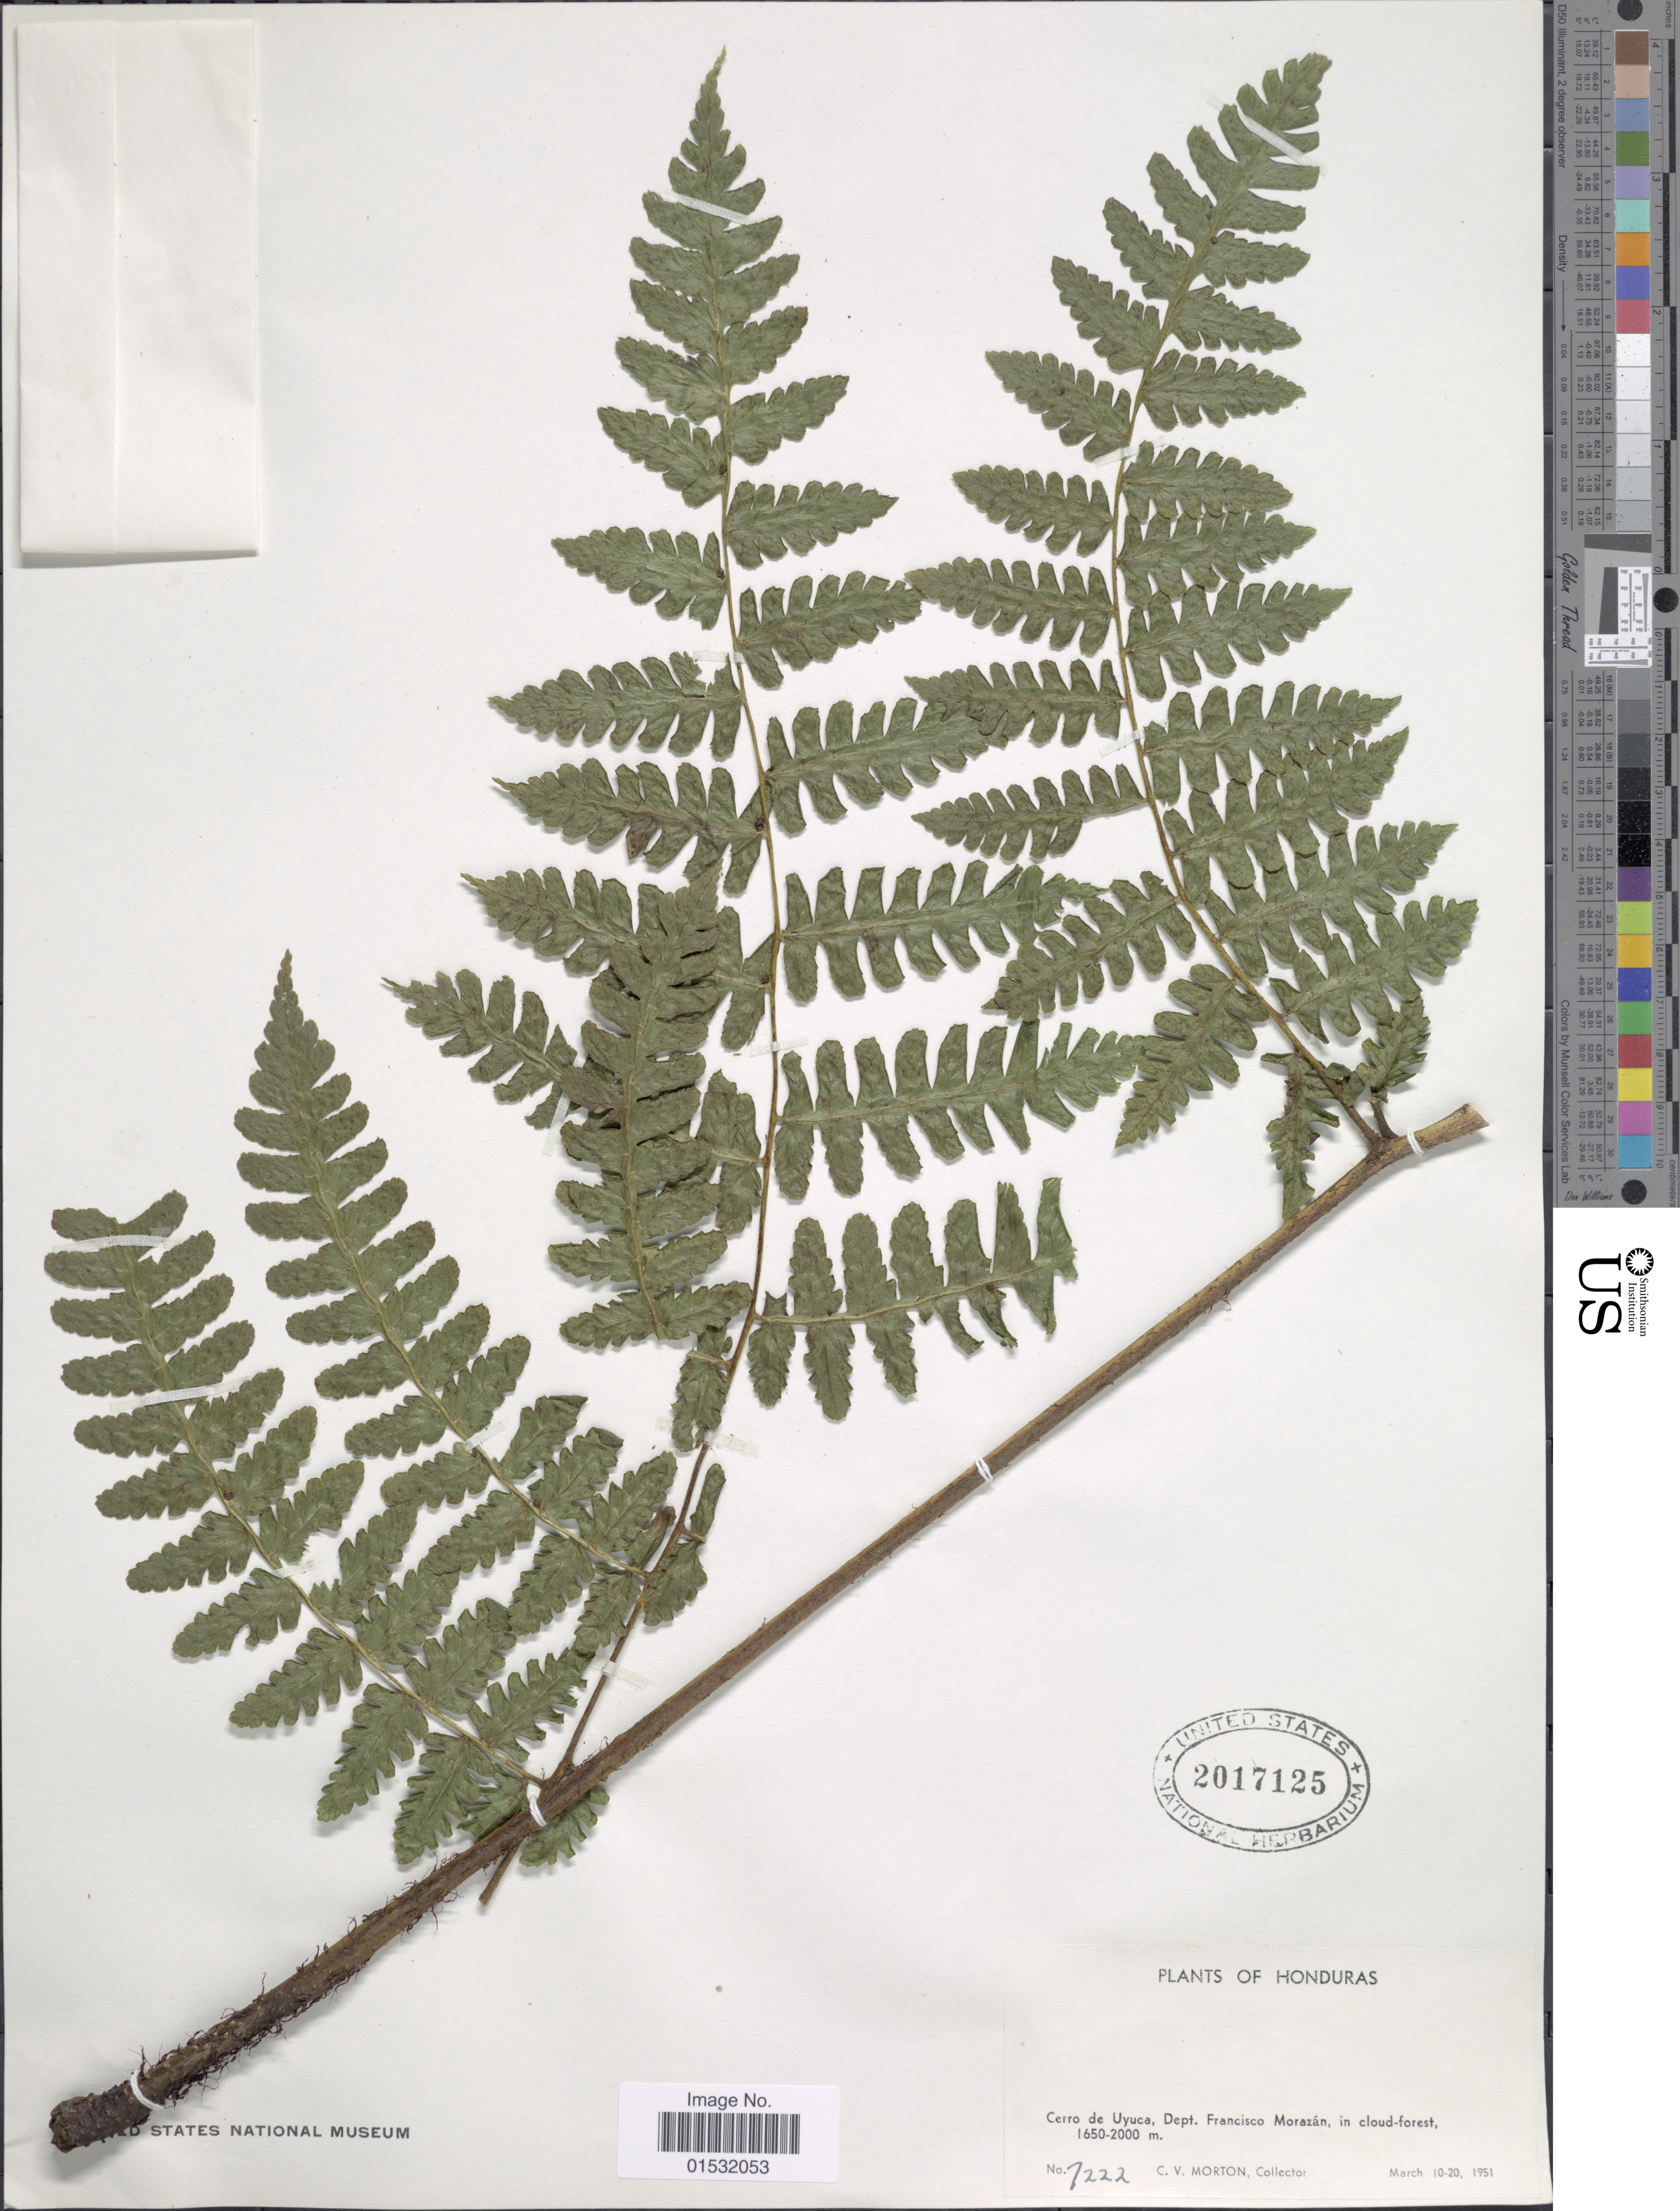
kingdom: Plantae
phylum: Tracheophyta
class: Polypodiopsida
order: Polypodiales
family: Athyriaceae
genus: Diplazium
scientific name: Diplazium sp.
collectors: C. V. Morton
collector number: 7222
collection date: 1951-03-10/1951-03-20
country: Honduras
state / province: Fco. Morazán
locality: Cerro de Uyaca, Dept. Francisco Morazán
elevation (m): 1650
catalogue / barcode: US 2017125